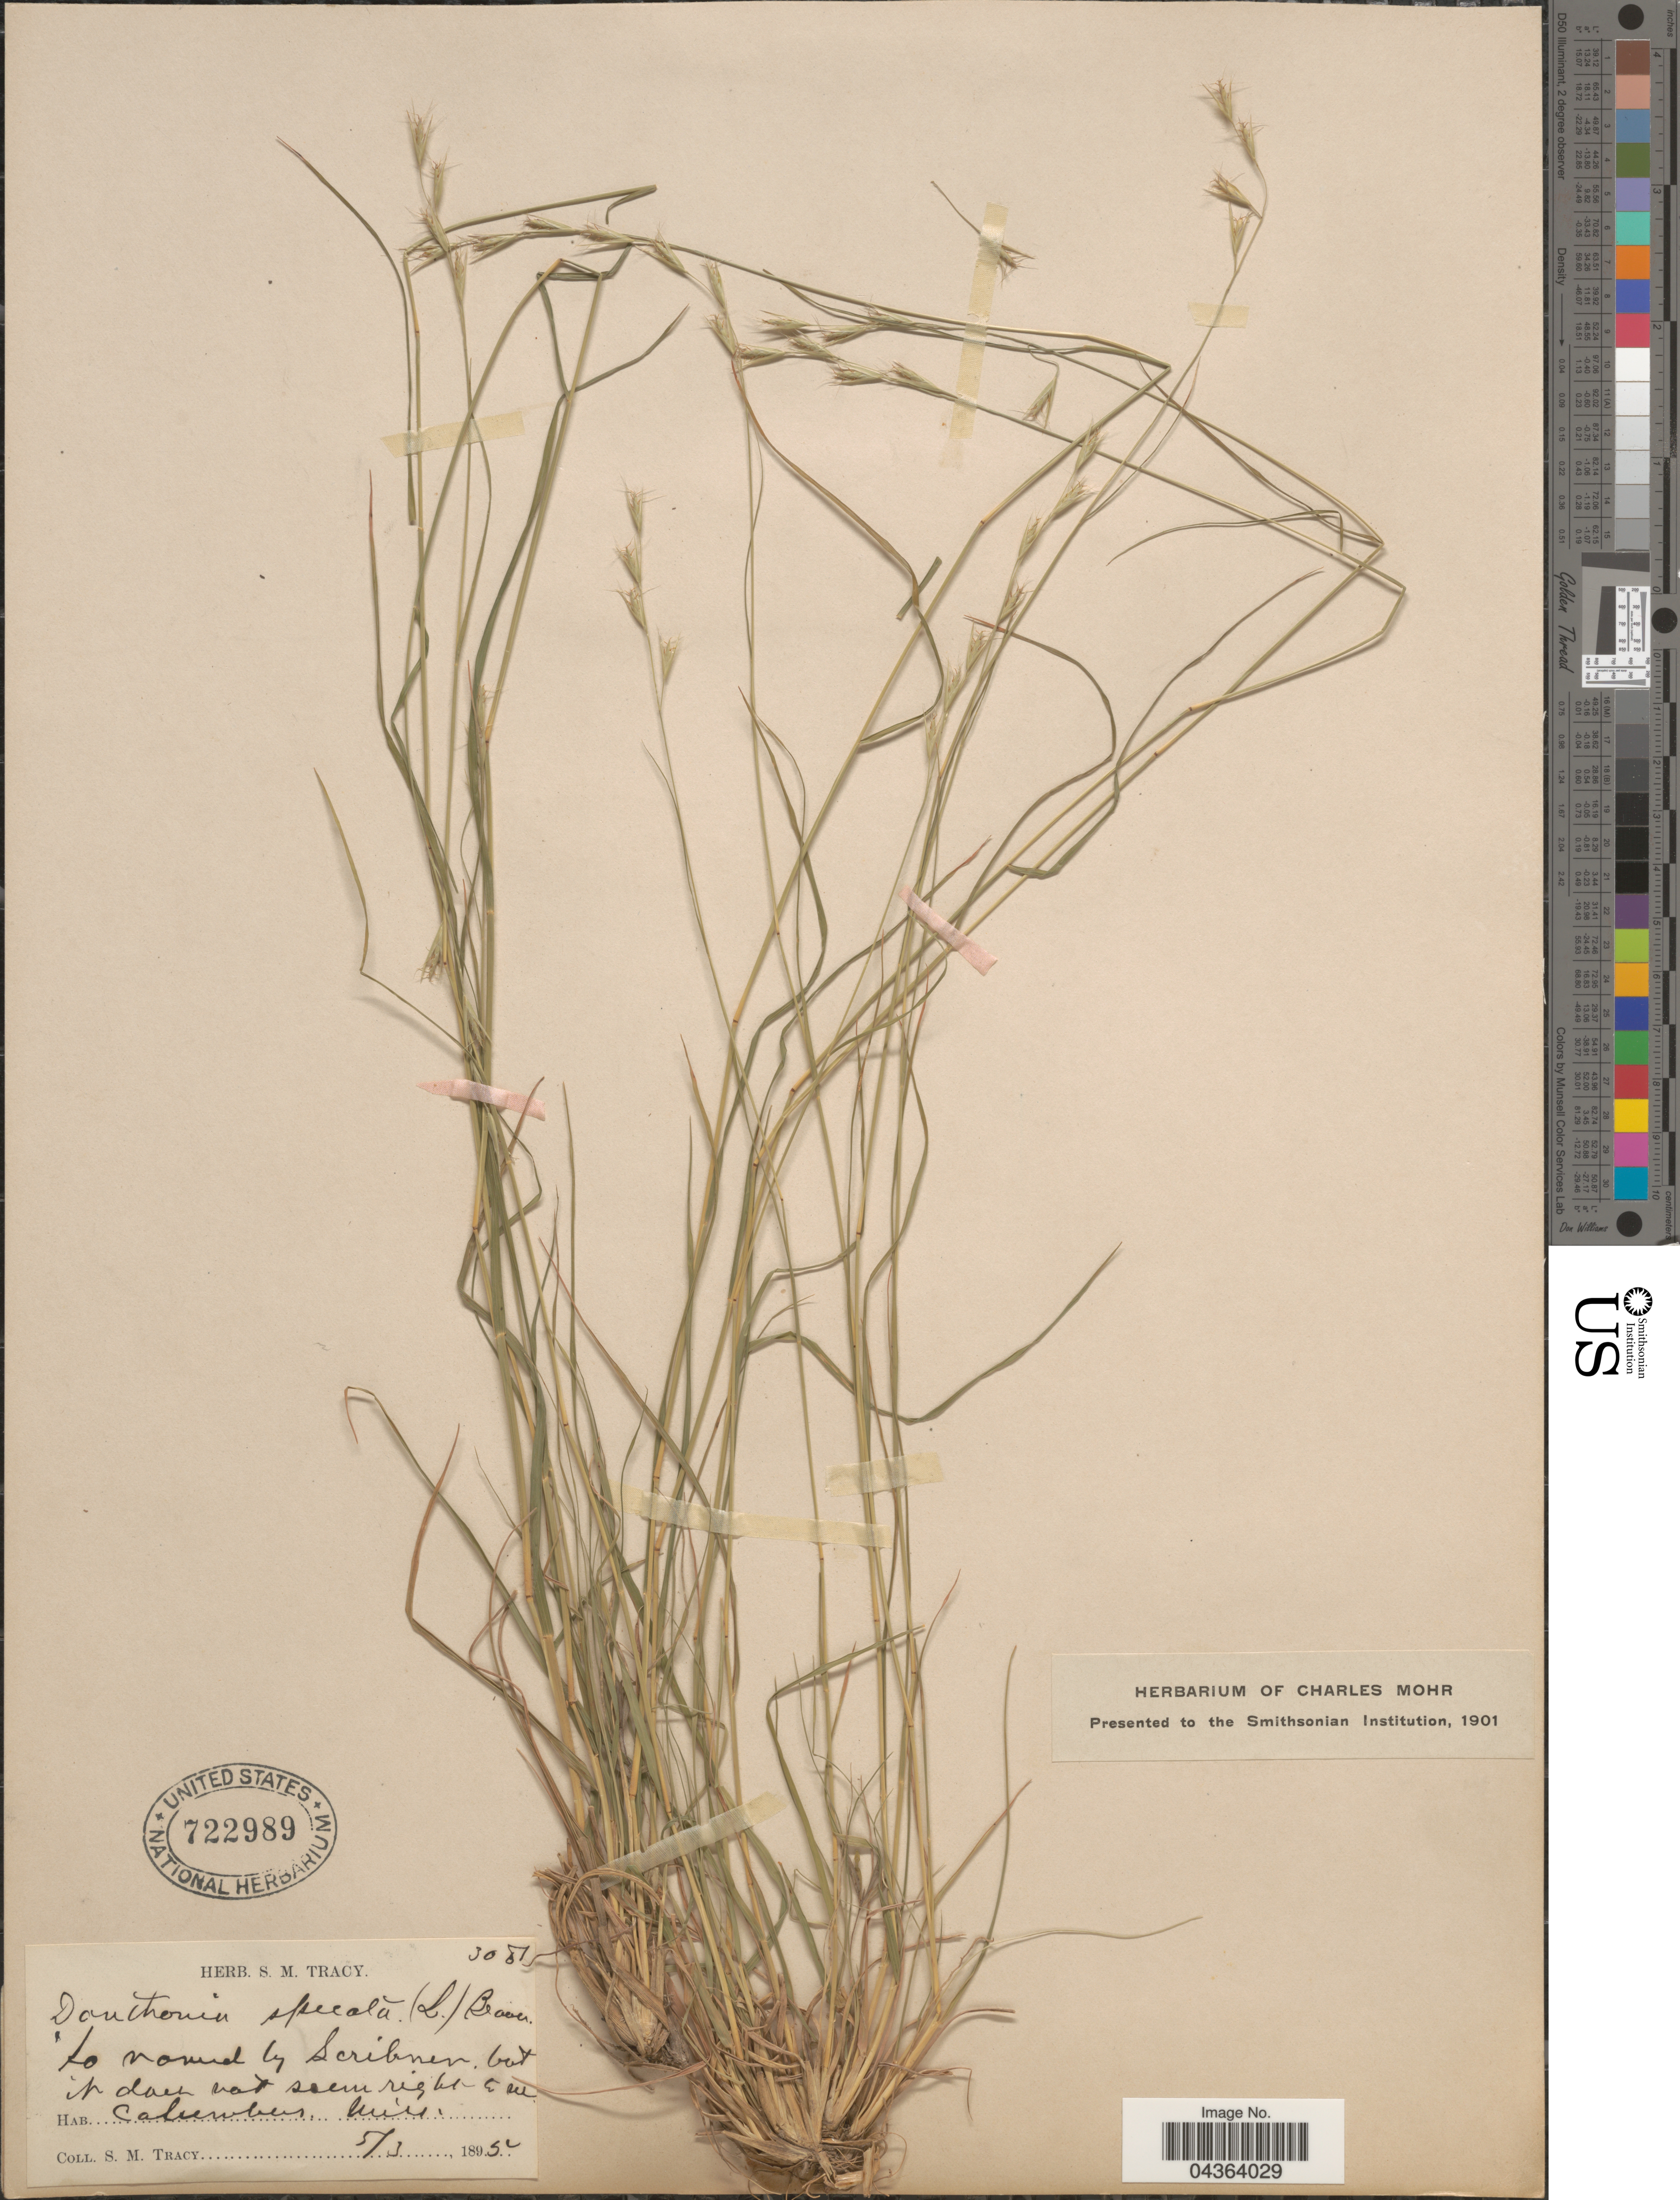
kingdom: Plantae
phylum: Tracheophyta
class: Liliopsida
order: Poales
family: Poaceae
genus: Danthonia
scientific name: Danthonia spicata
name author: (L.) P. Beauv. ex Roem. & Schult.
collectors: S. M. Tracy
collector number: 3081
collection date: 1895-05-03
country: United States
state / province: Mississippi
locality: Columbus.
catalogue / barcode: US 722989